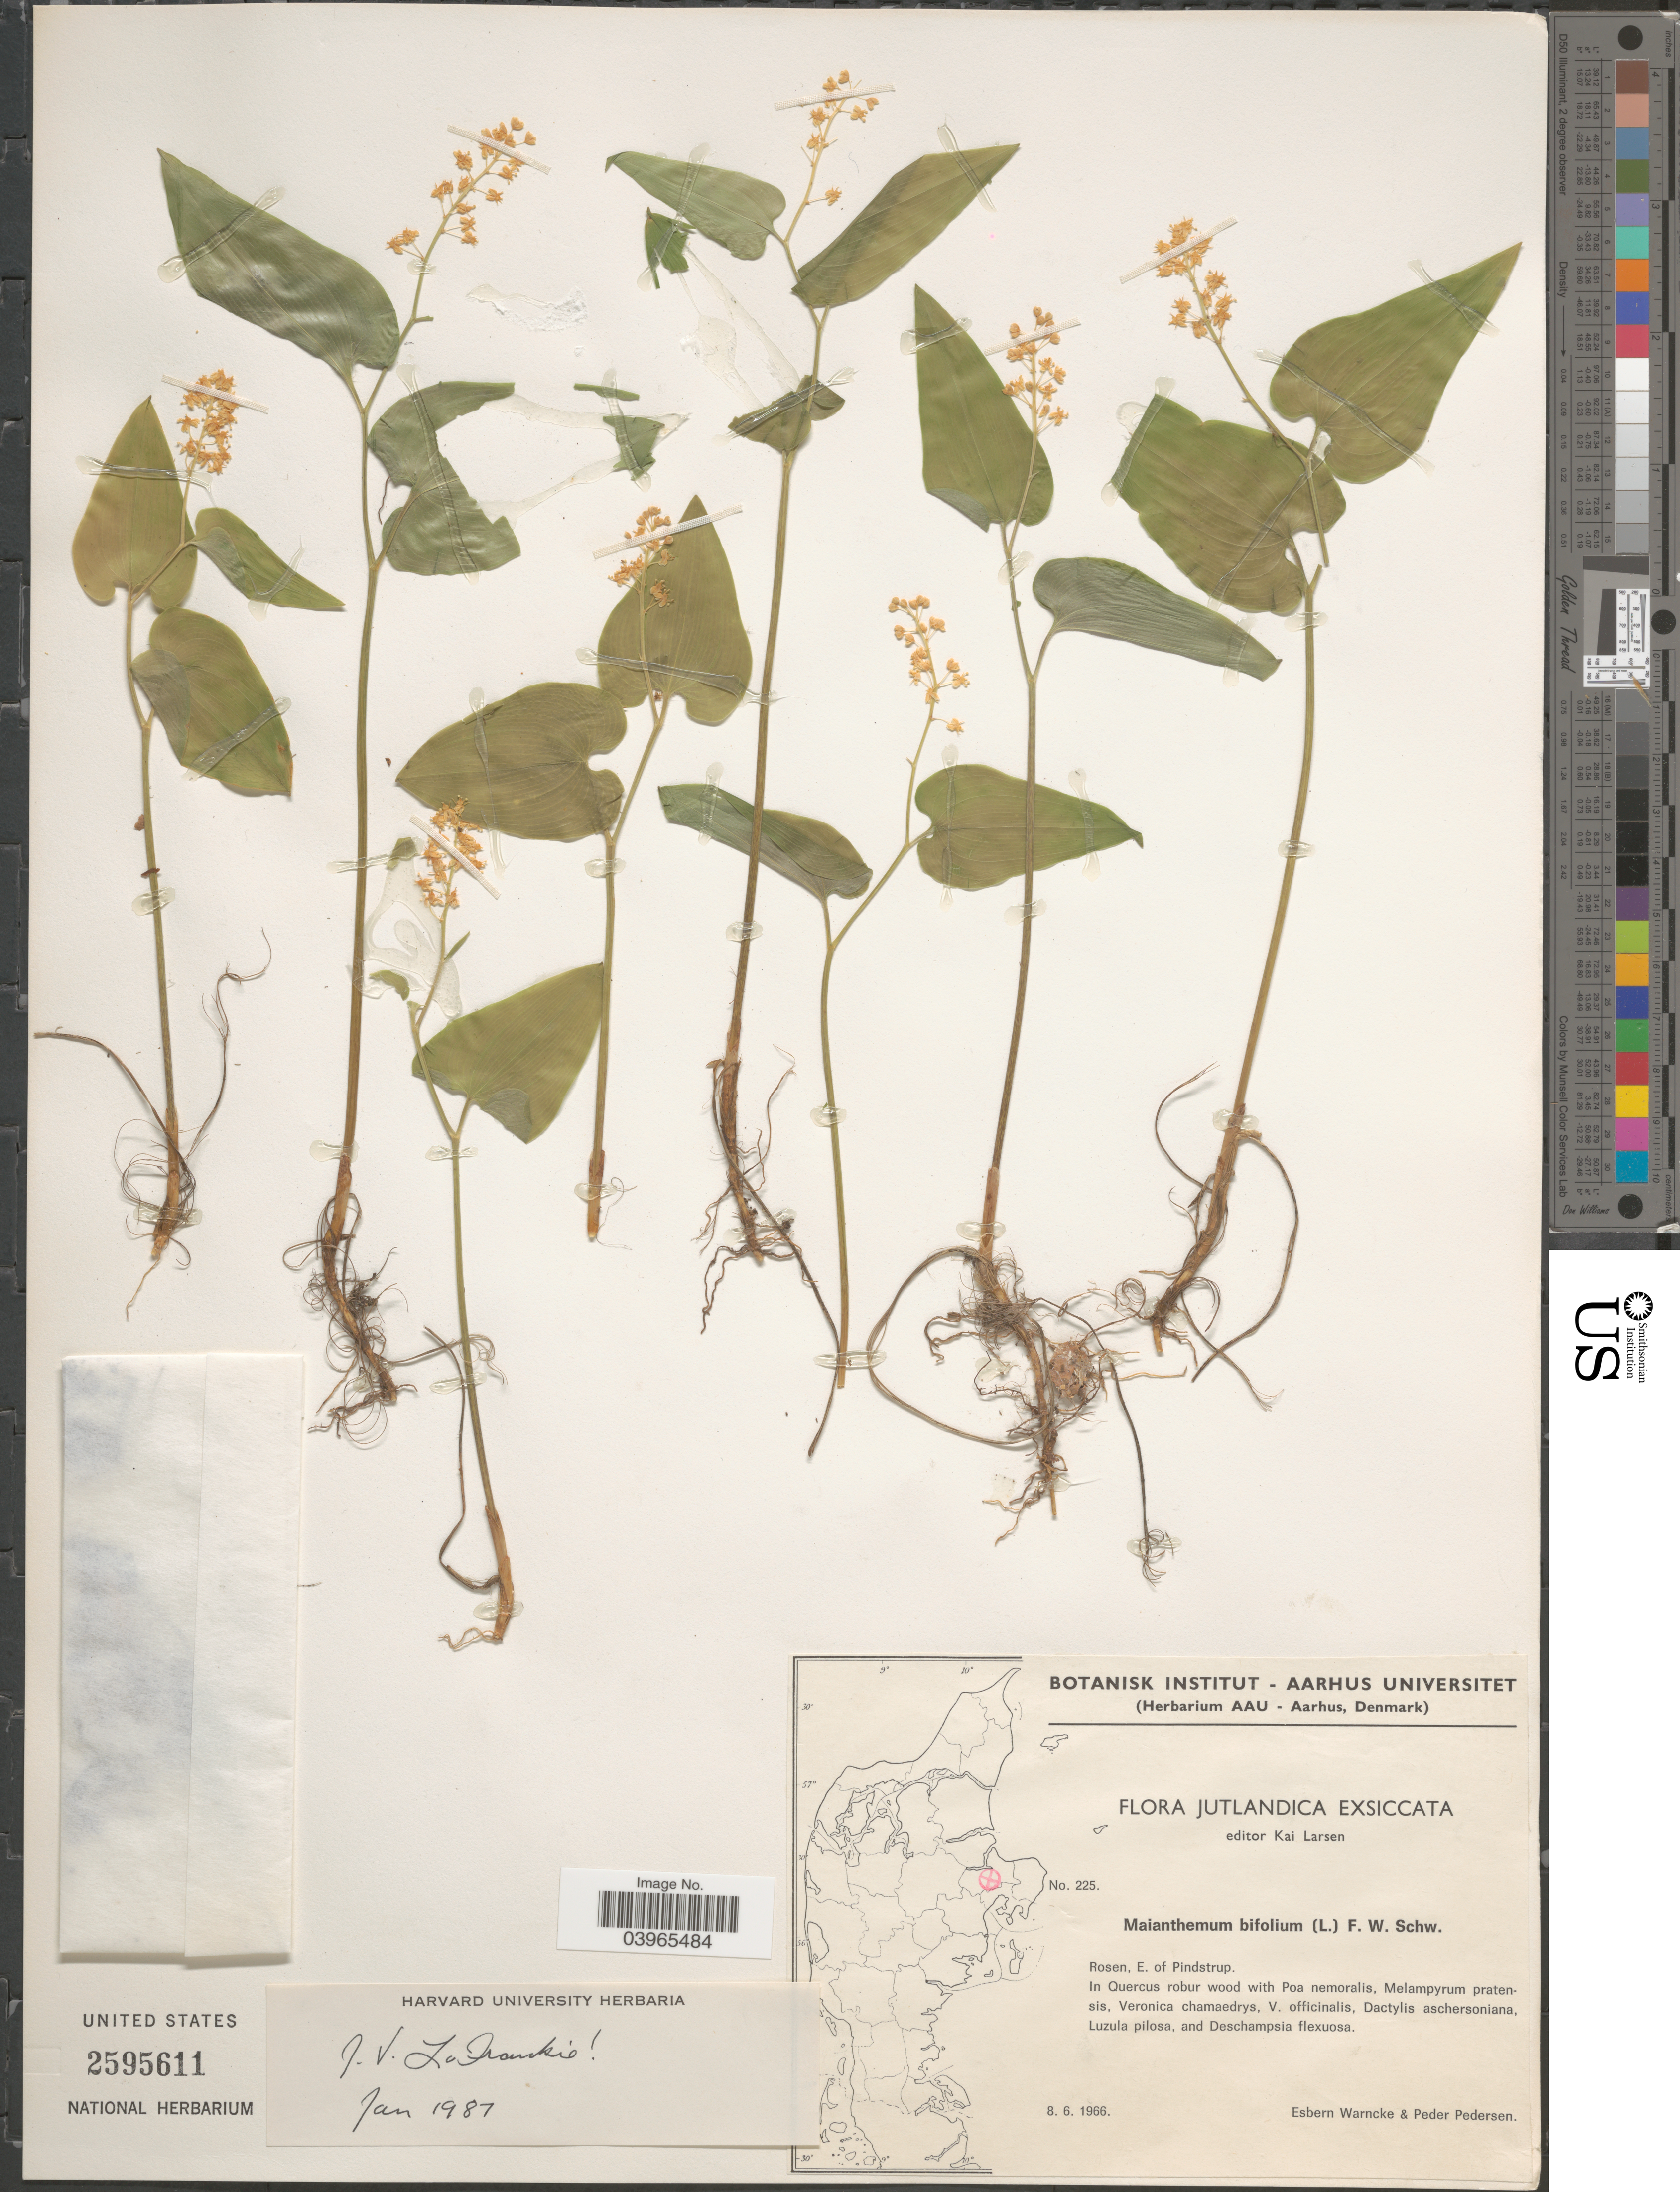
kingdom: Plantae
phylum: Tracheophyta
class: Liliopsida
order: Asparagales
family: Asparagaceae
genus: Maianthemum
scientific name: Maianthemum bifolium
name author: (L.) F.W. Schmidt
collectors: E. Warncke & P. Pedersen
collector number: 225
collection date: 1966-06-08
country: Denmark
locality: Jutlandica. Rosen, E. of Pindstrup.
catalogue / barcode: US 2595611